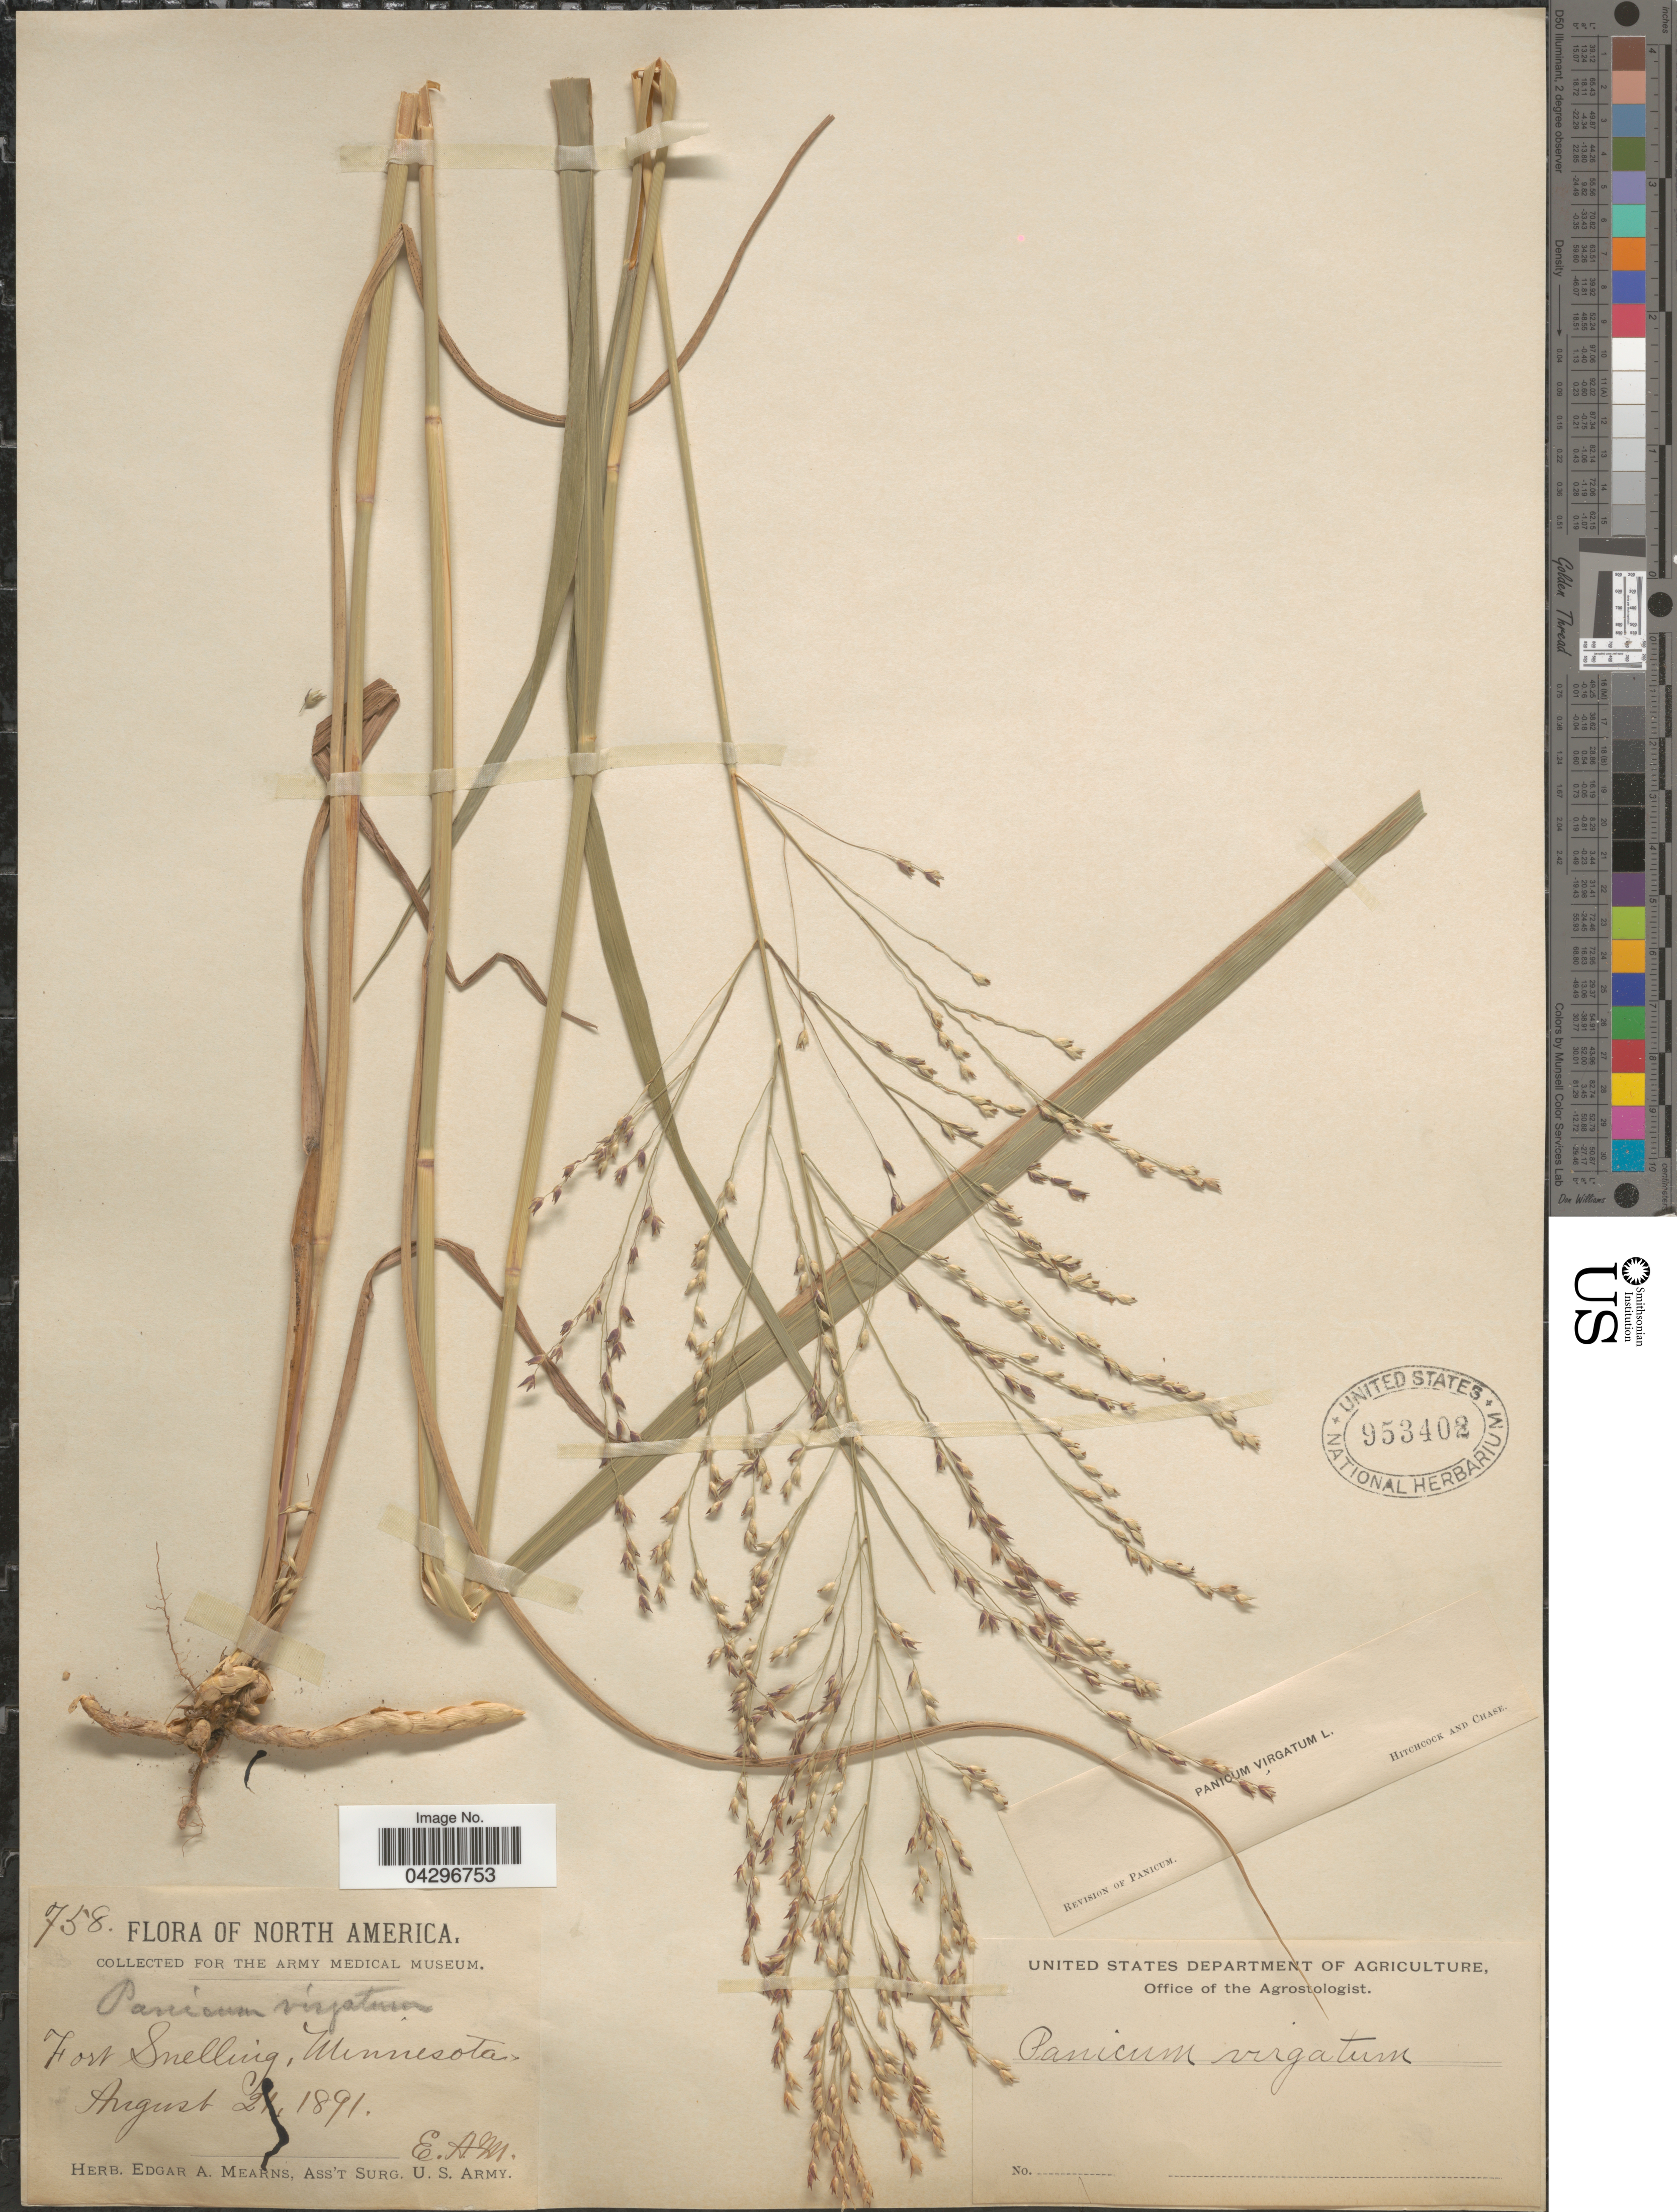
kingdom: Plantae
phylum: Tracheophyta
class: Liliopsida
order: Poales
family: Poaceae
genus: Panicum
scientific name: Panicum virgatum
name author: L.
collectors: E. A. Mearns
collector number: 758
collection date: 1891-08-21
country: United States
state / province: Minnesota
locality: Fort Snelling.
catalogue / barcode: US 953402